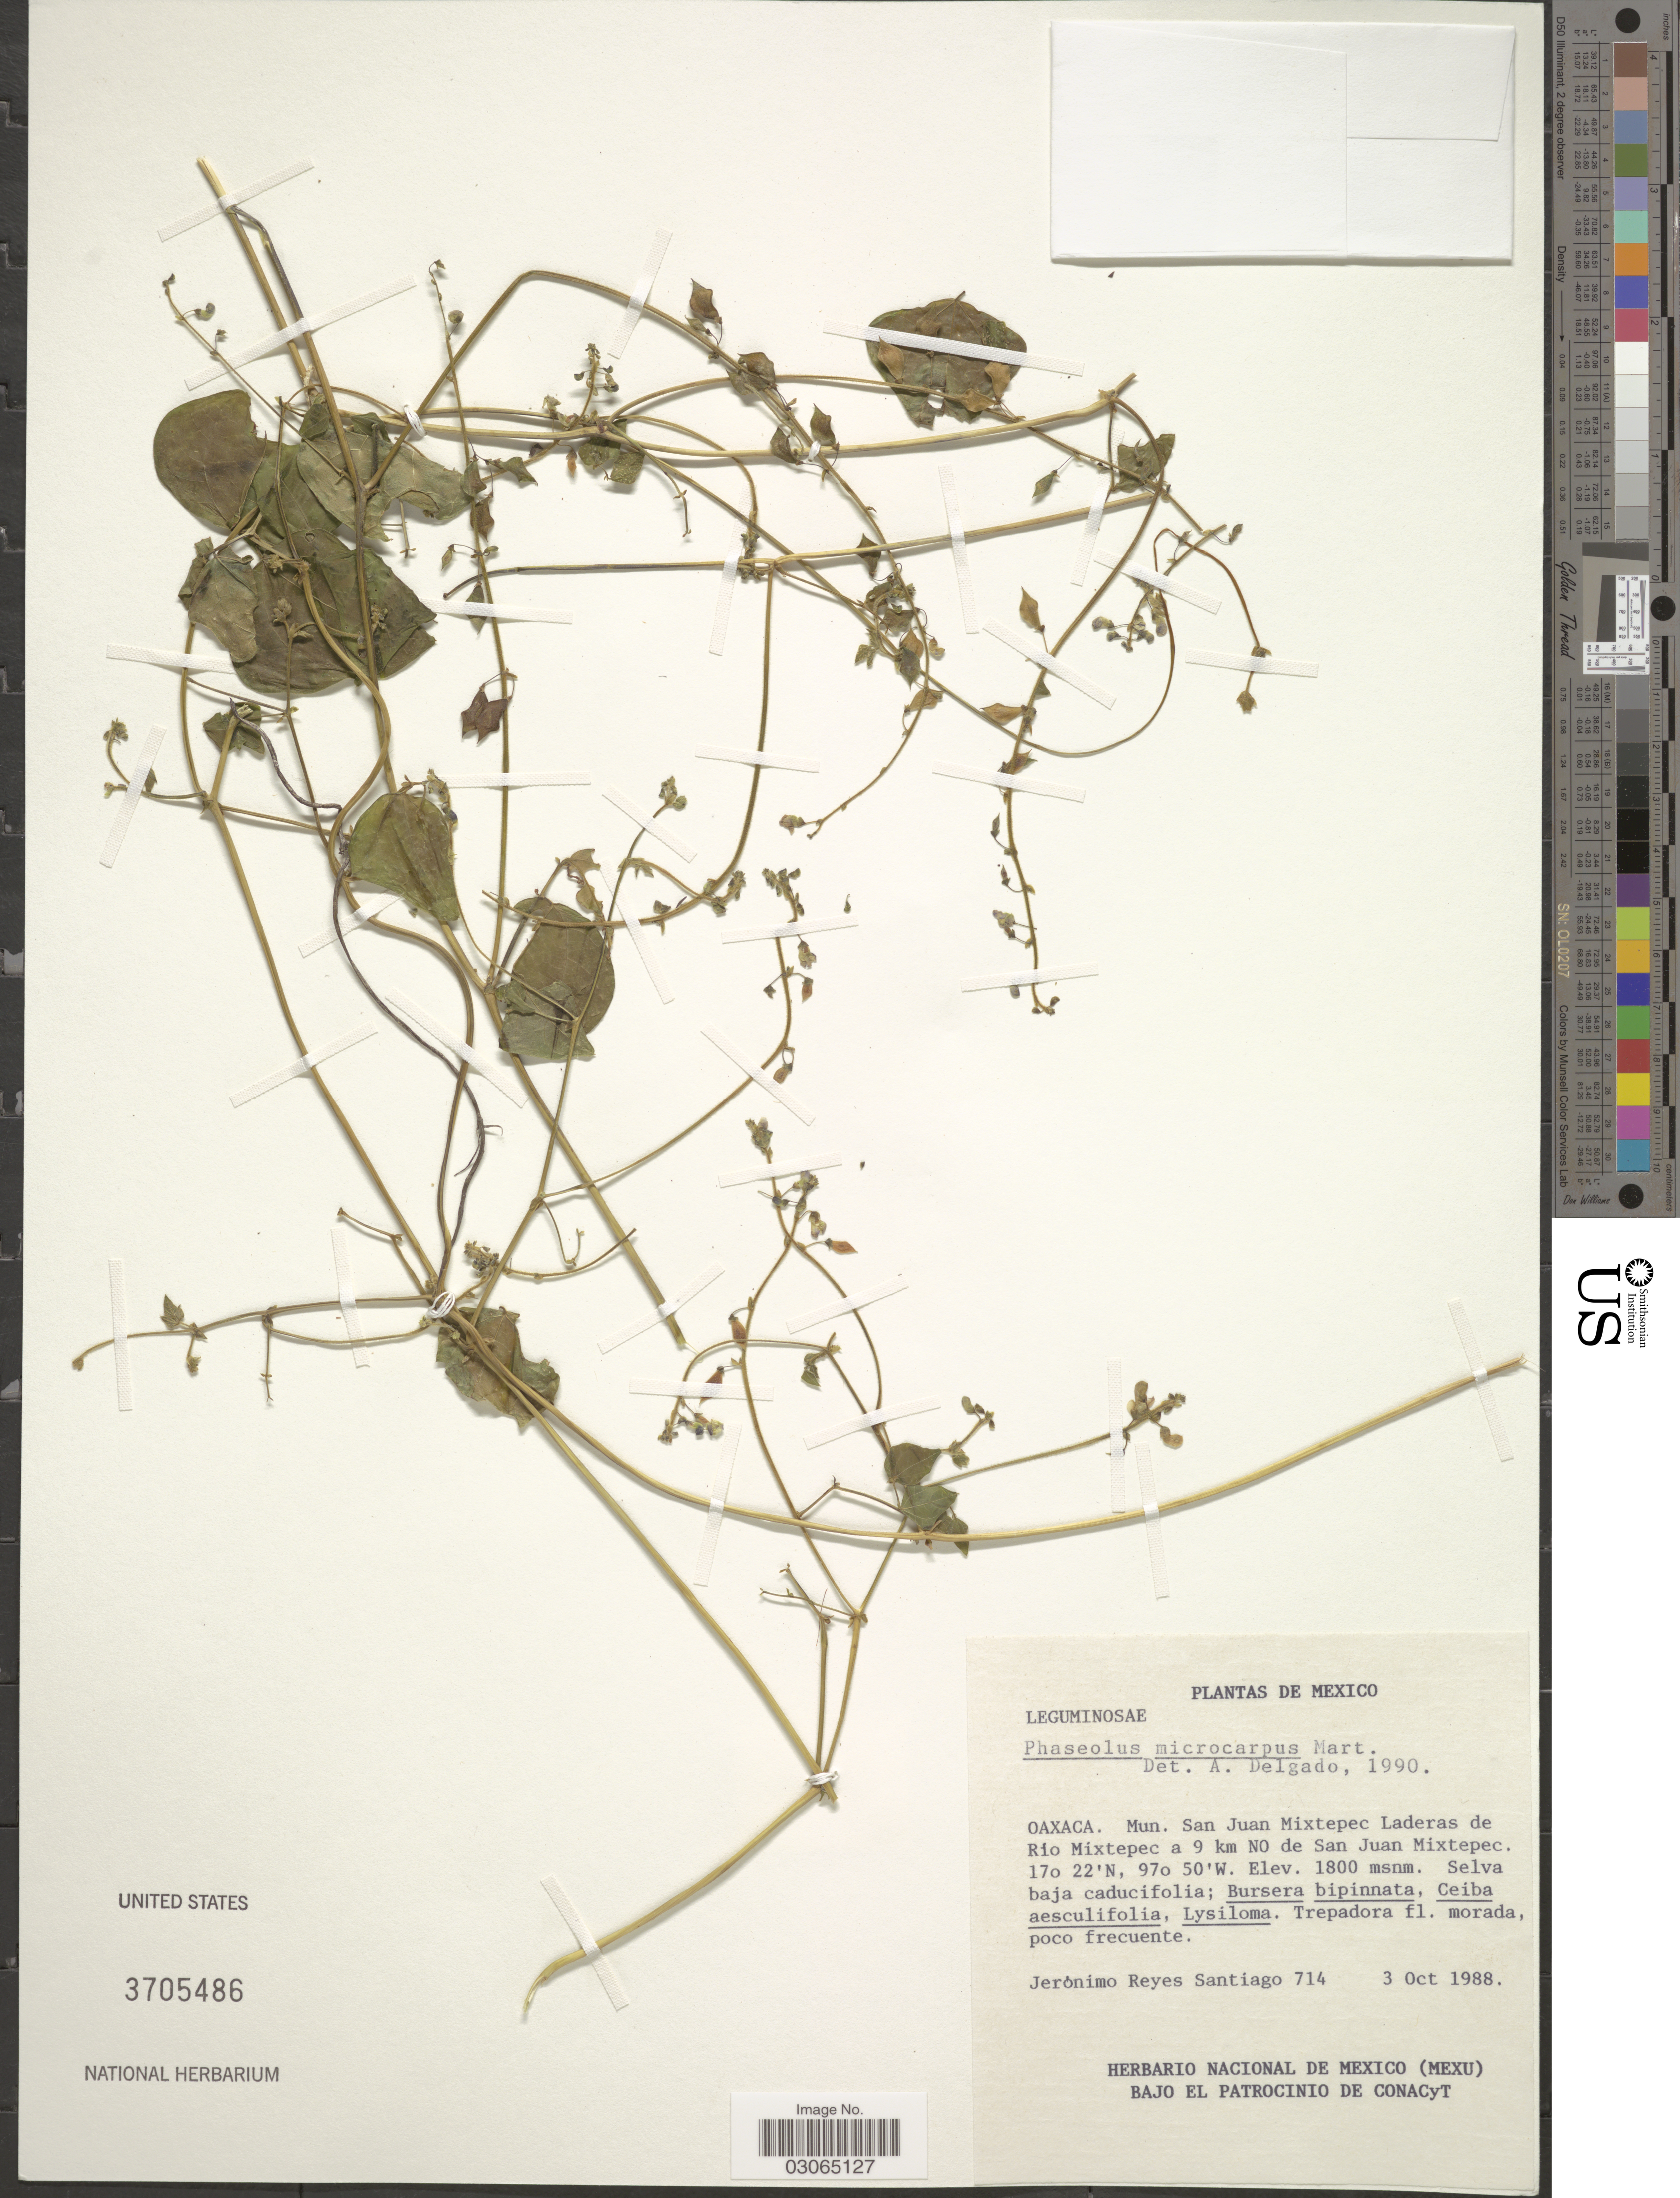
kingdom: Plantae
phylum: Tracheophyta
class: Magnoliopsida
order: Fabales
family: Fabaceae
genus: Phaseolus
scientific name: Phaseolus microcarpus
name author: Mart.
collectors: J. Reyes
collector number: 714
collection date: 1988-10-03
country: Mexico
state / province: Oaxaca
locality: Mun. San Juan Mixtepec Laderas de Rio Mixtepec a 9 km NO de San Juan Mixtepec.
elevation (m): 1800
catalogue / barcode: US 3705486